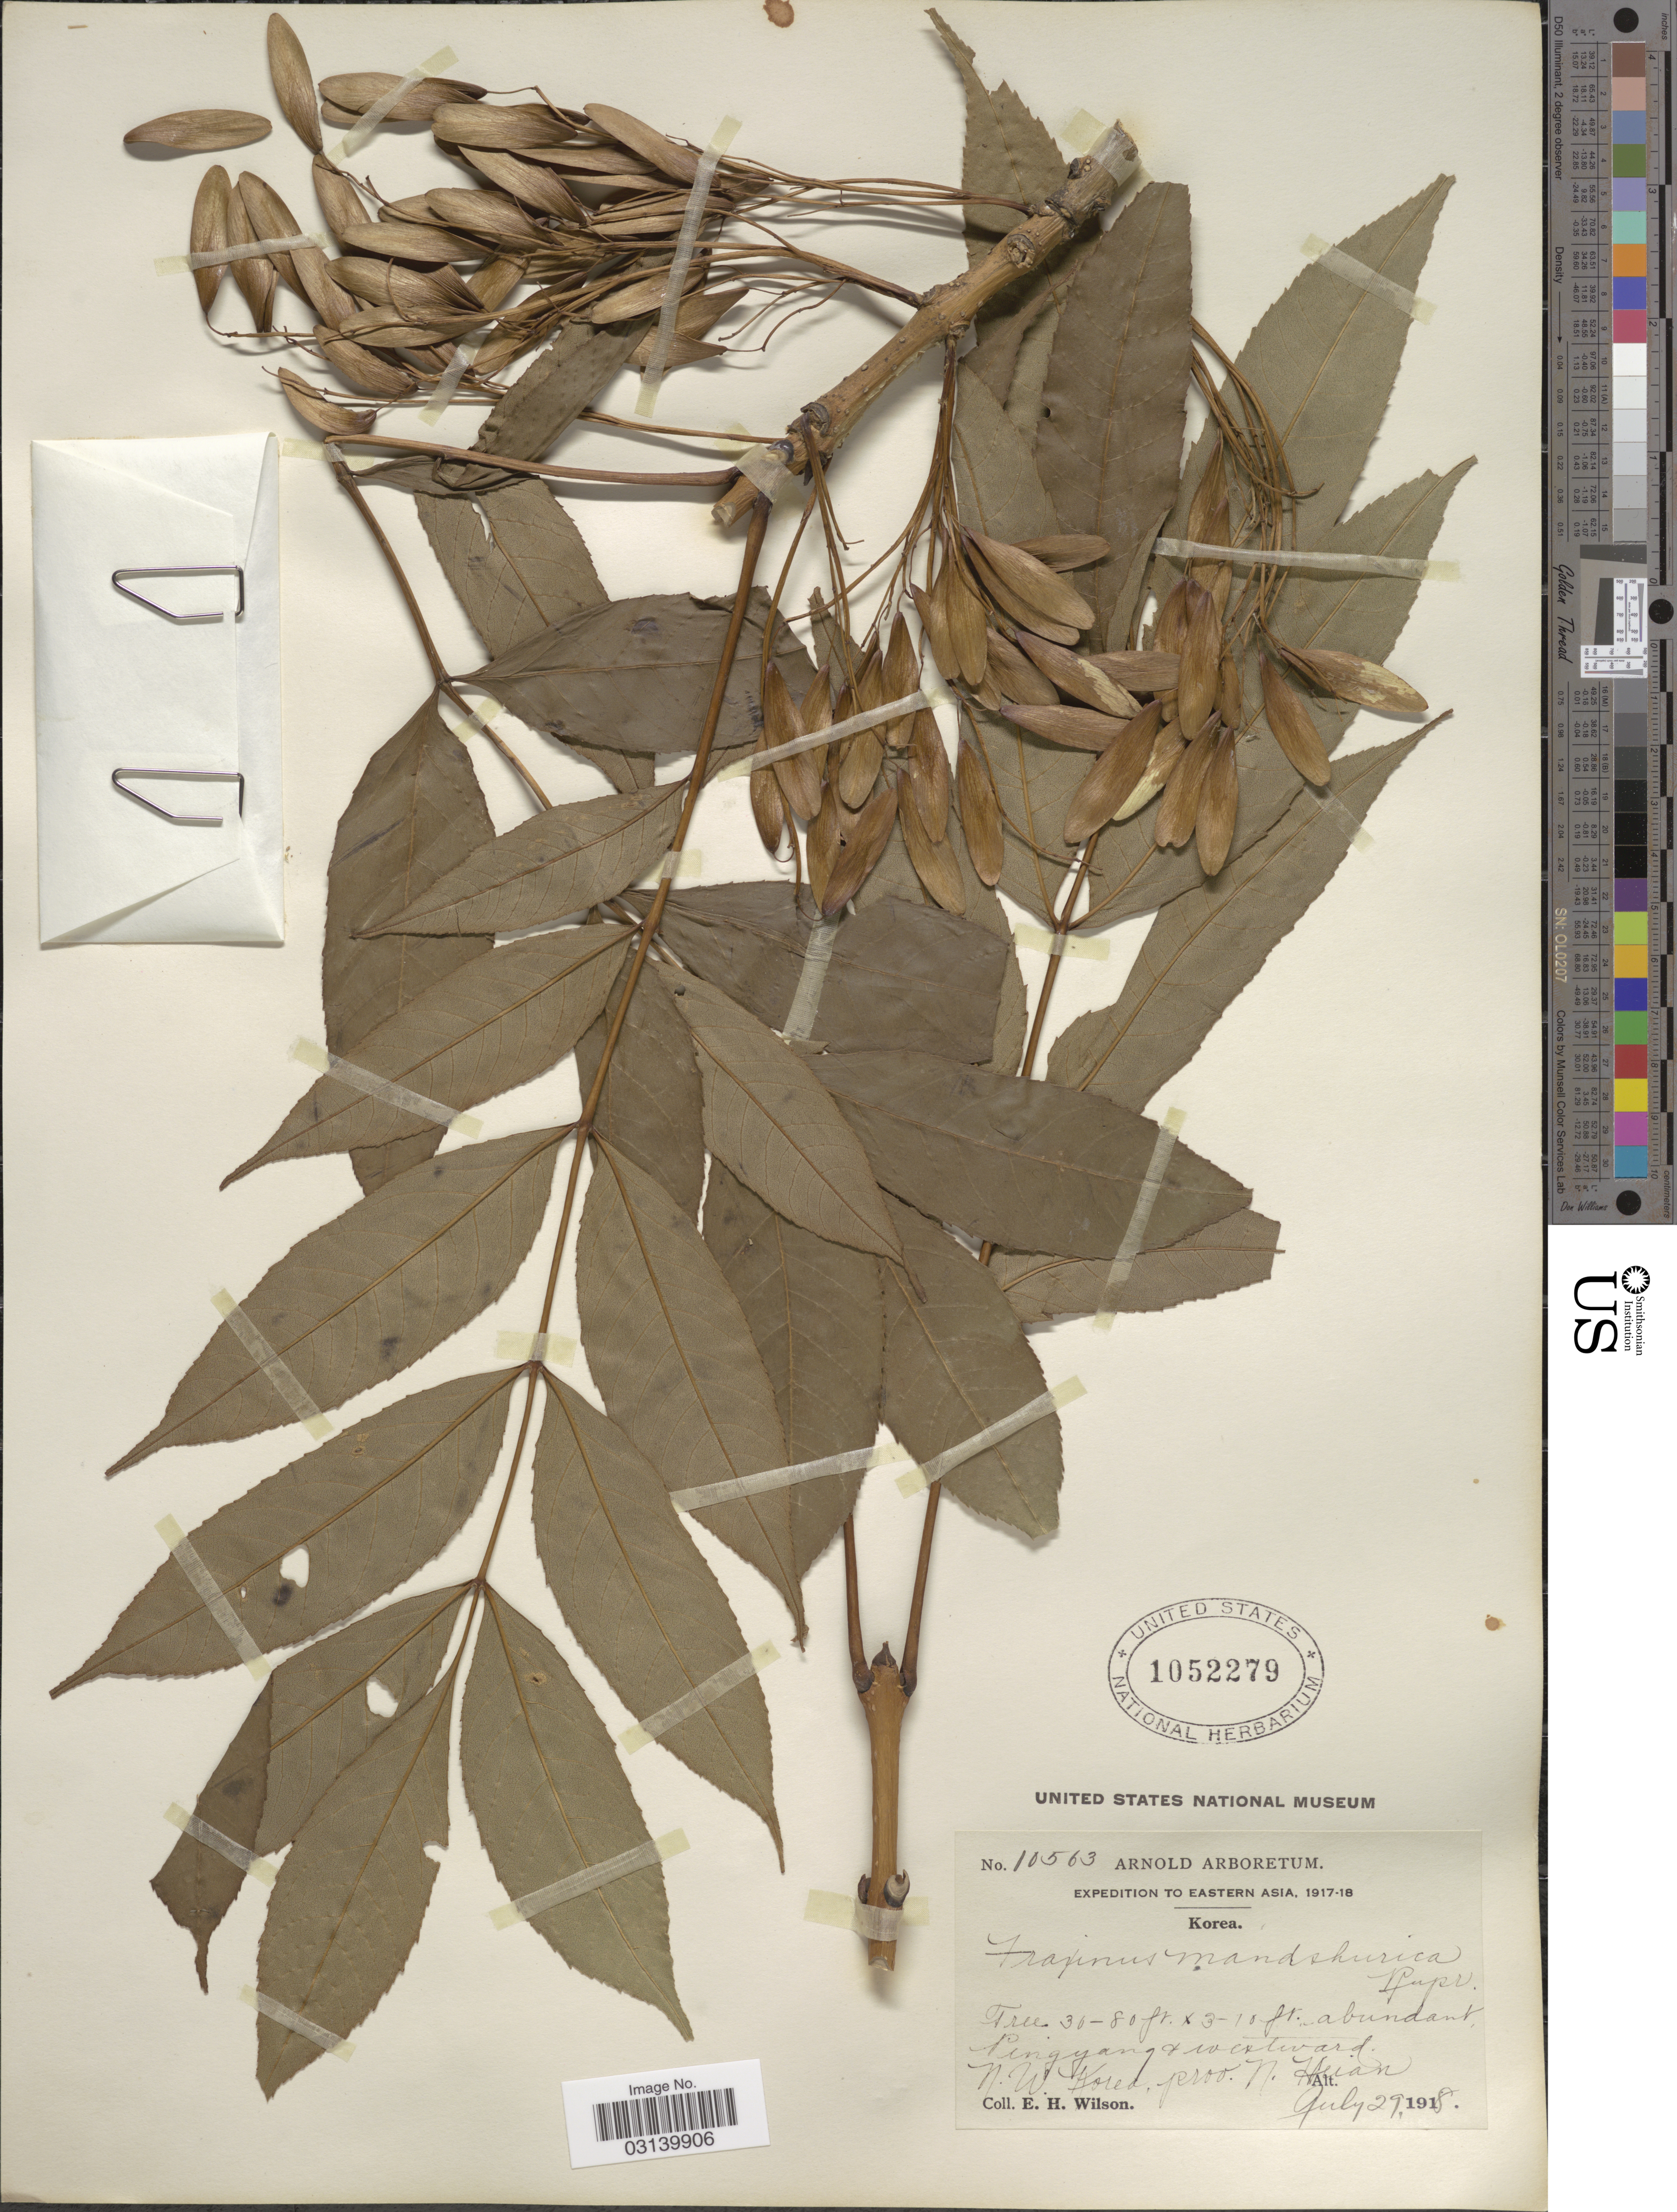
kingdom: Plantae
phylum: Tracheophyta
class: Magnoliopsida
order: Lamiales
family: Oleaceae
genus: Fraxinus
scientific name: Fraxinus mandshurica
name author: Rupr.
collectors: E. Wilson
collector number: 10563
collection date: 1918-07-29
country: North Korea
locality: Eastern Asia. Pingyang & westward. N.W. Korea, prov. N. Heian.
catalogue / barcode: US 1052279